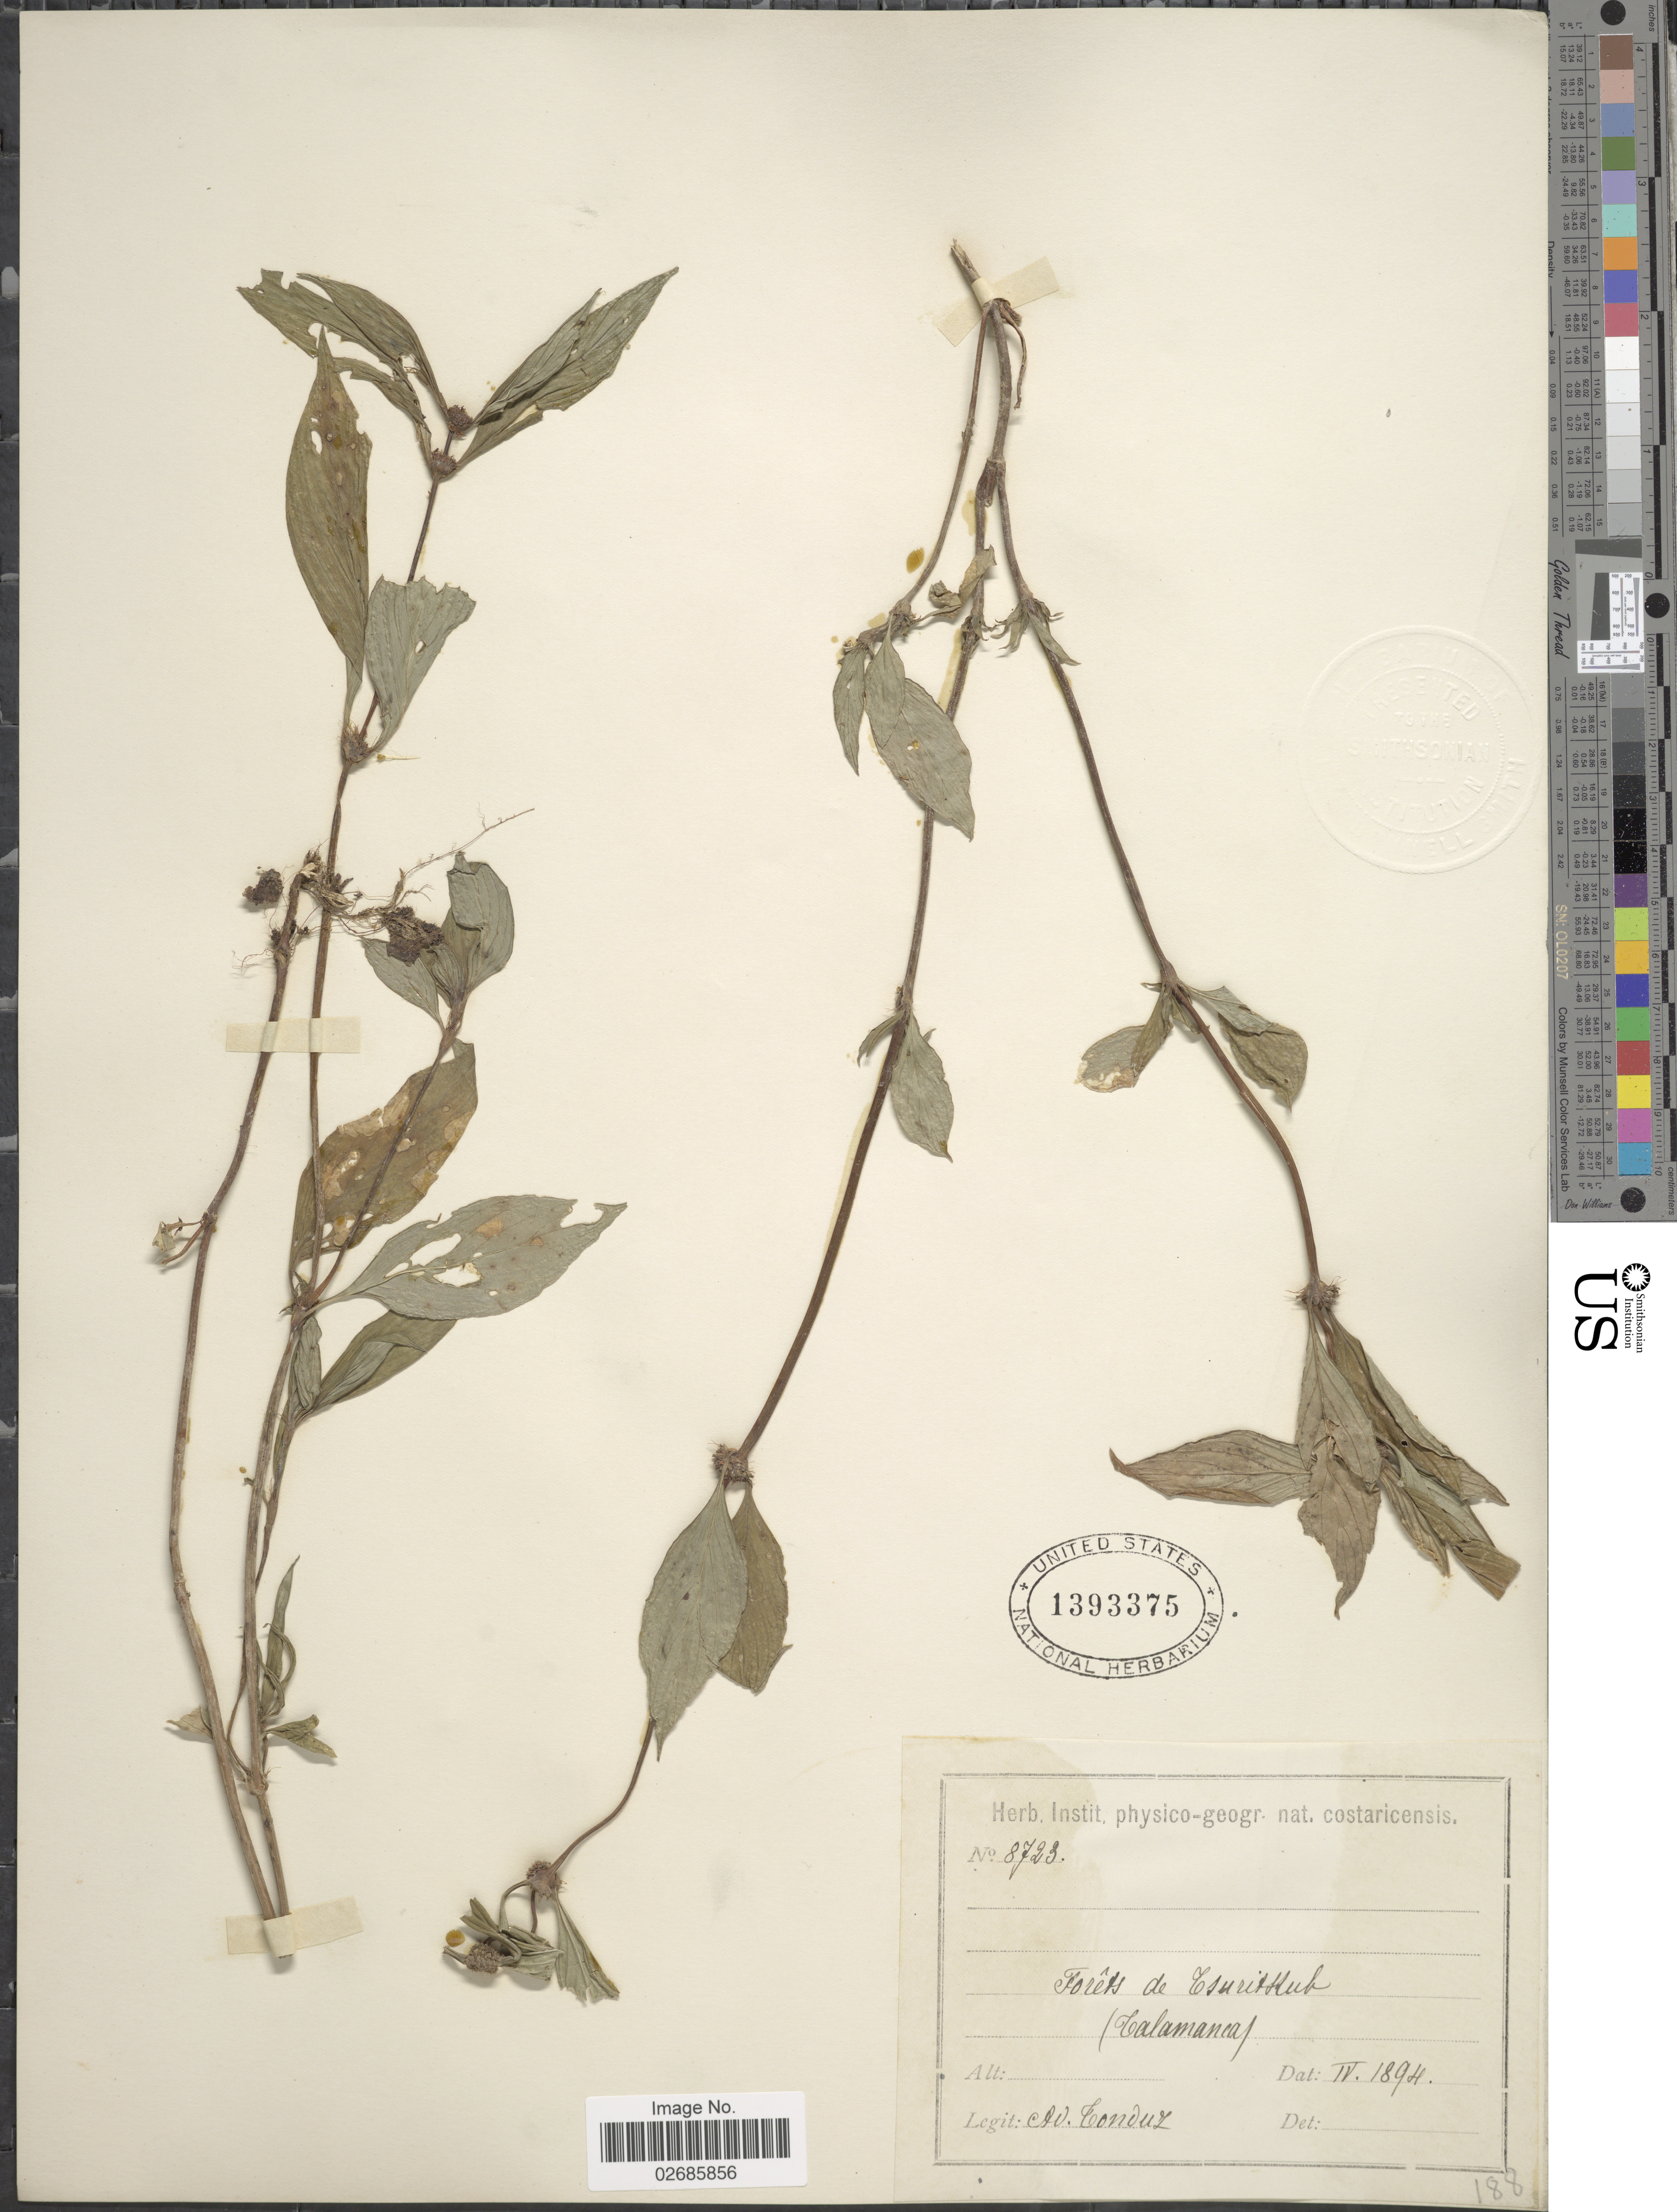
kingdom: Plantae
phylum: Tracheophyta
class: Magnoliopsida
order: Gentianales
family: Rubiaceae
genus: Borreria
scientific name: Borreria sp.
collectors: A. Tonduz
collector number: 8723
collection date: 1894-04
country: Costa Rica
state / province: Limón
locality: Forêts de Tsuritkub (Talamanca)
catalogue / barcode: US 1393375